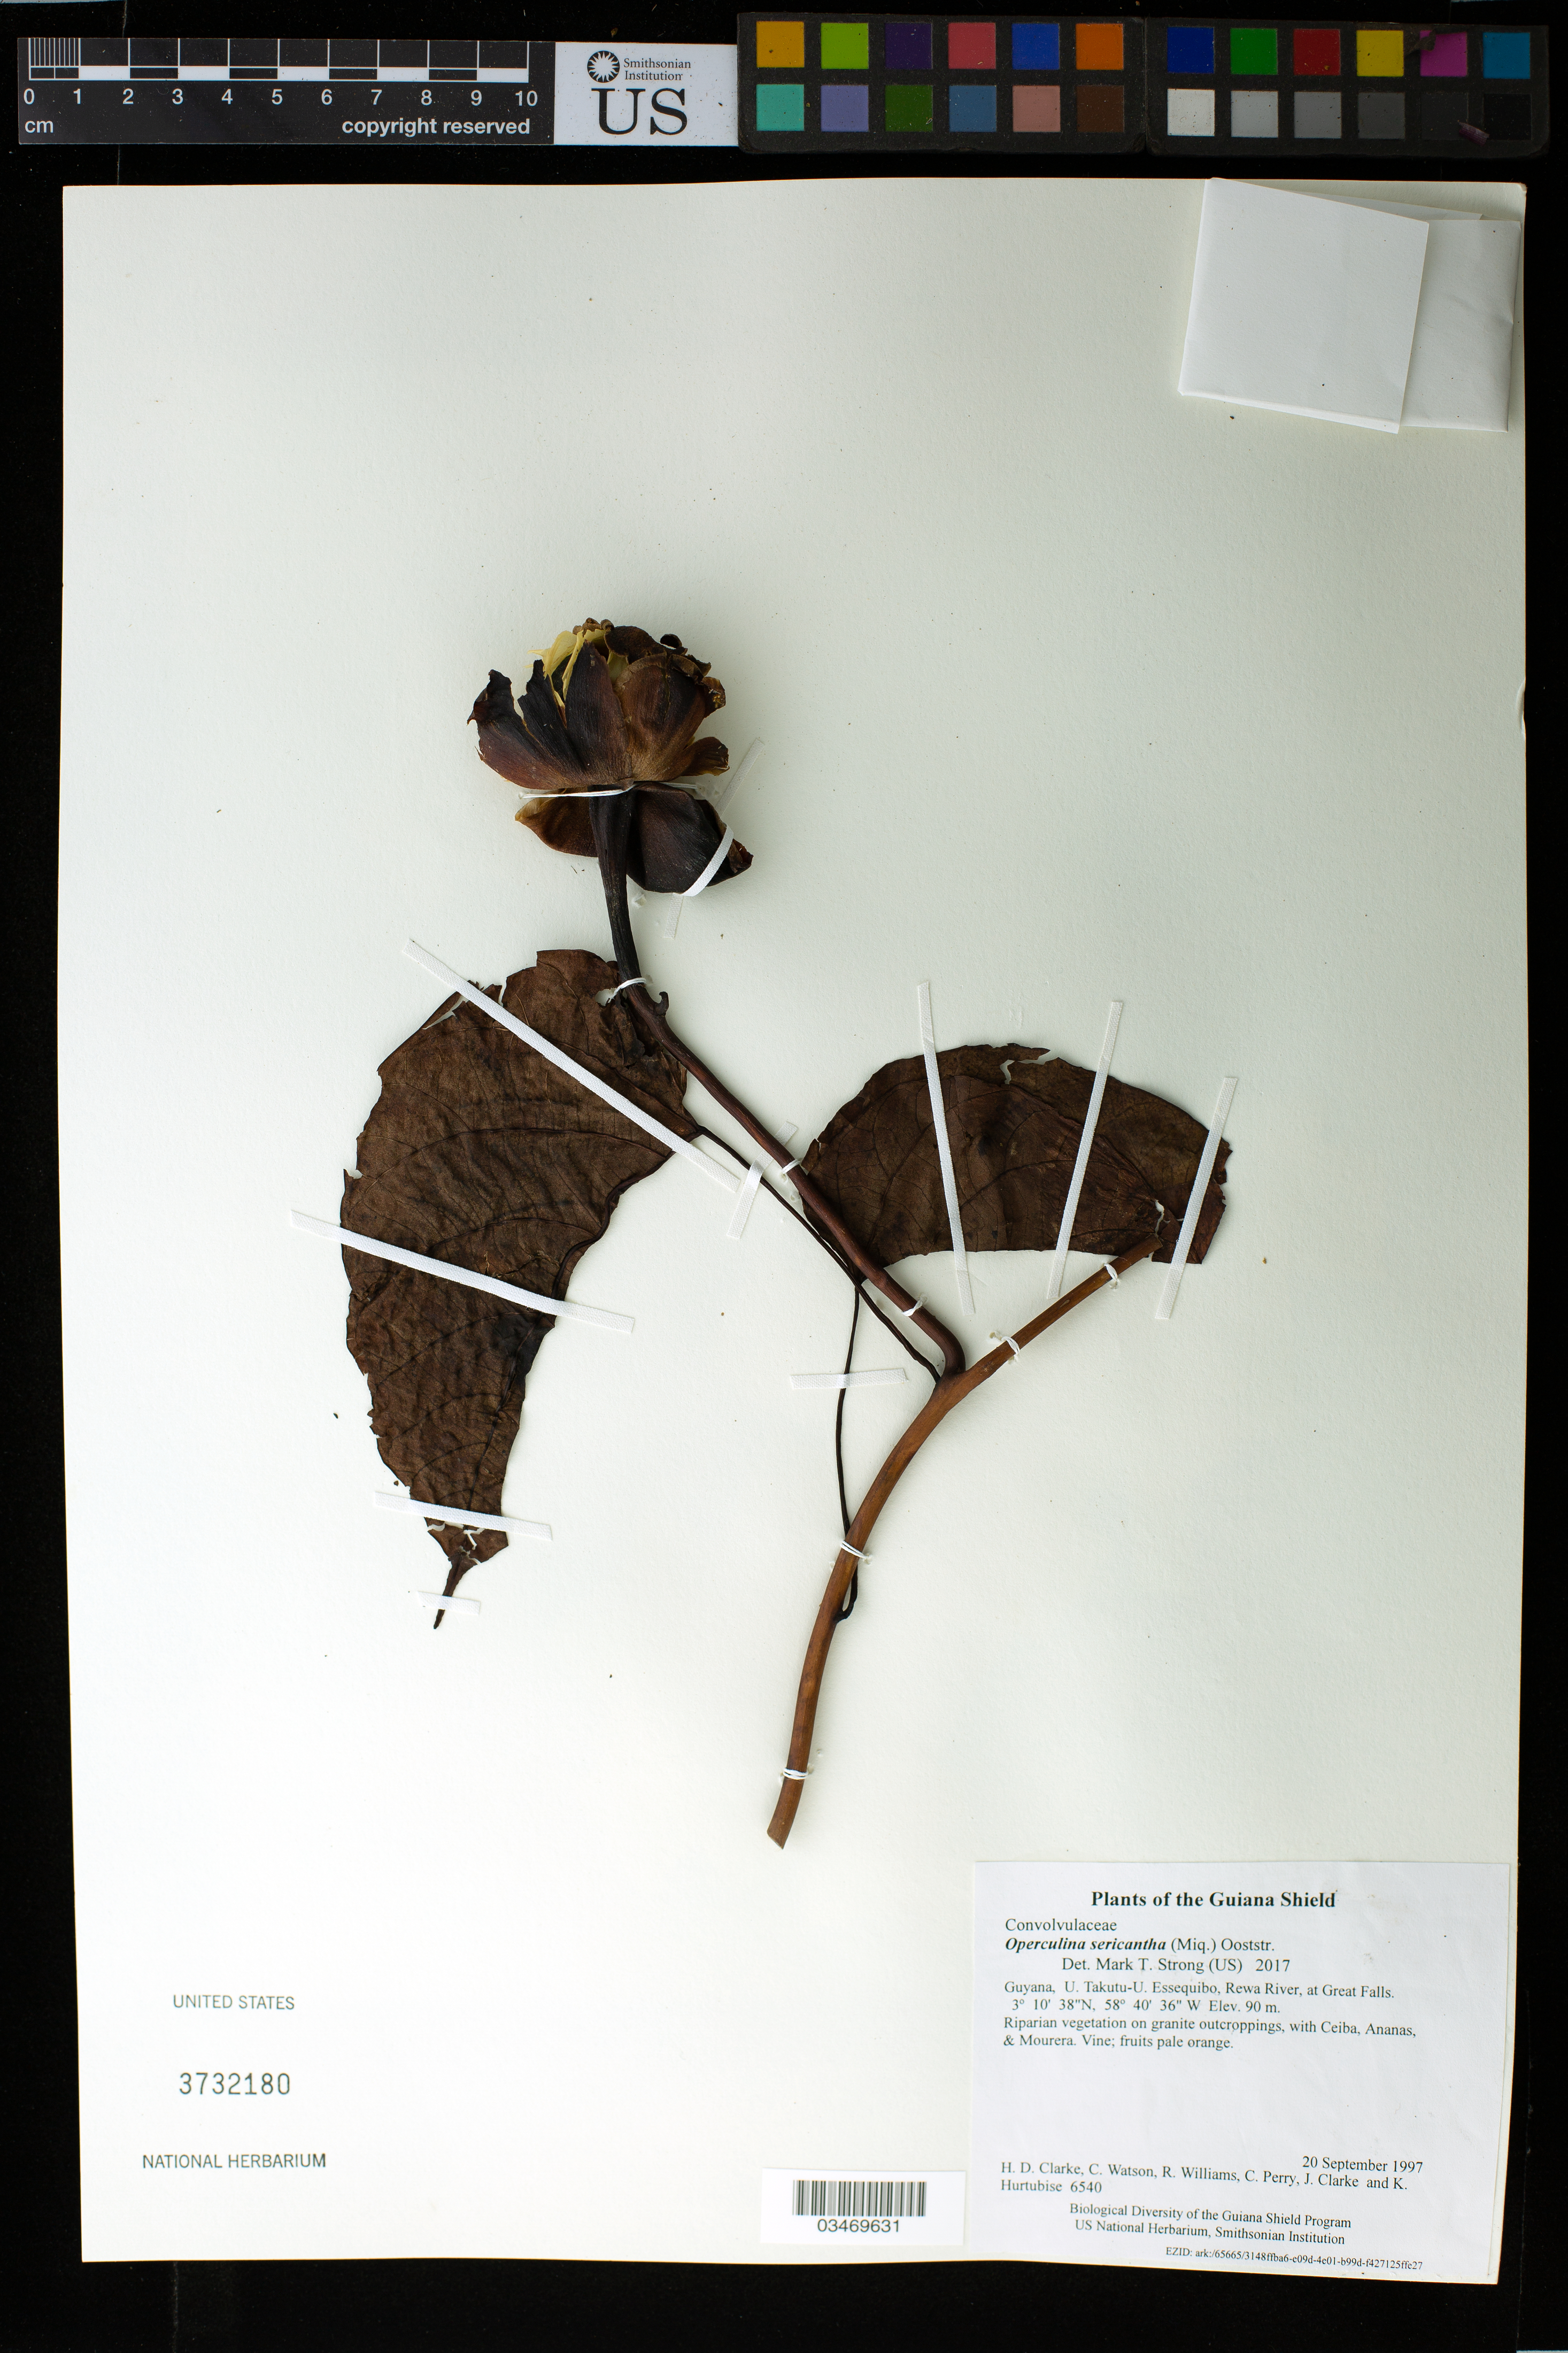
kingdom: Plantae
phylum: Tracheophyta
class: Magnoliopsida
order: Solanales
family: Convolvulaceae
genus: Operculina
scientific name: Operculina sericantha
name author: (Miq.) Ooststr.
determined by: Strong, M. T., (US), Smithsonian Institution - National Museum of Natural History (UNITED STATES)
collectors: H. D. Clarke, C. Watson, R. Williams, C. Perry, J. Clarke & K. Hurtubise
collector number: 6540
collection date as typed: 20 September 1997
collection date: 1997-09-20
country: Guyana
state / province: U. Takutu-U. Essequibo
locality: Rewa River, at Great Falls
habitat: Riparian vegetation on granite outcroppings, with Ceiba, Ananas, & Mourera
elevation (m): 90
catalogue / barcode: US 3732180